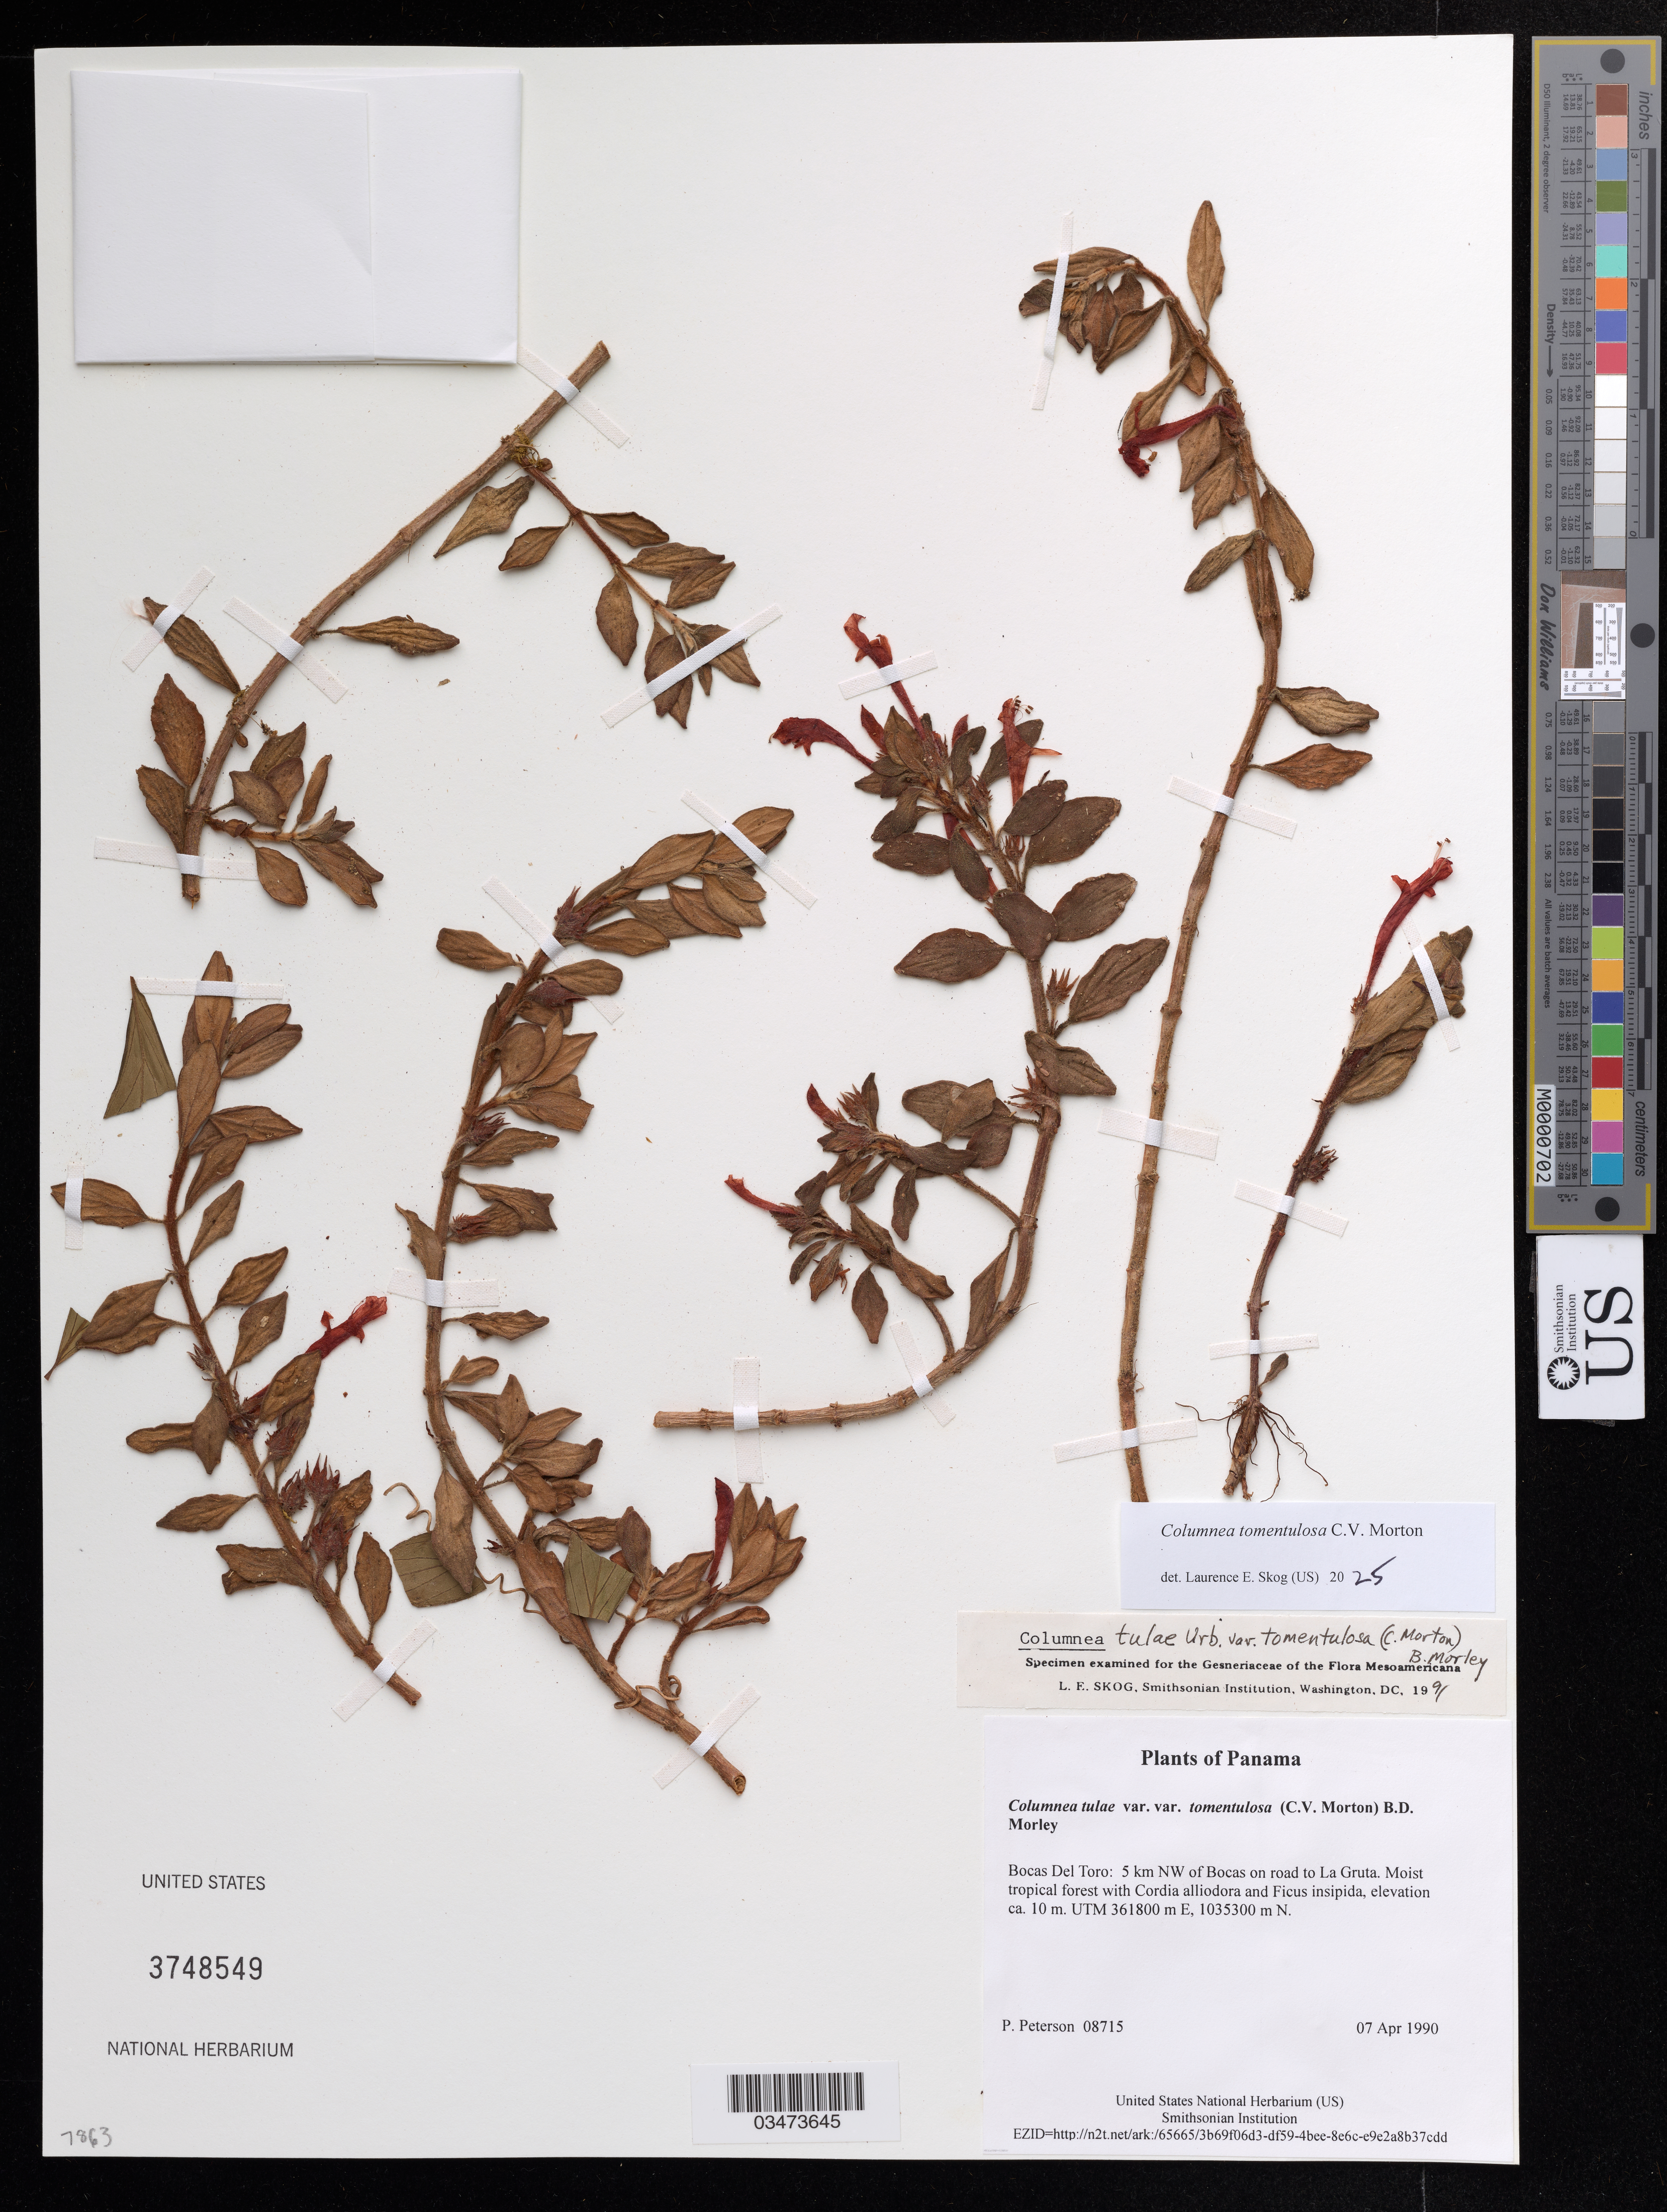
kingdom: Plantae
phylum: Tracheophyta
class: Magnoliopsida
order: Lamiales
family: Gesneriaceae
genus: Columnea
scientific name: Columnea tomentulosa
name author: C.V. Morton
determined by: Skog, Laurence E.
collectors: P. M. Peterson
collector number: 08715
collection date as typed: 07 Apr 1990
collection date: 1990-04-07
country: Panama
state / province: Bocas del Toro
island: Colón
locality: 5 km NW of Bocas on road to La Gruta.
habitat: Moist tropical forest with Cordia alliodora and Ficus insipida, elevation ca. 10 m. UTM 361800 m E, 1035300 m N.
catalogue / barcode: US 3748549